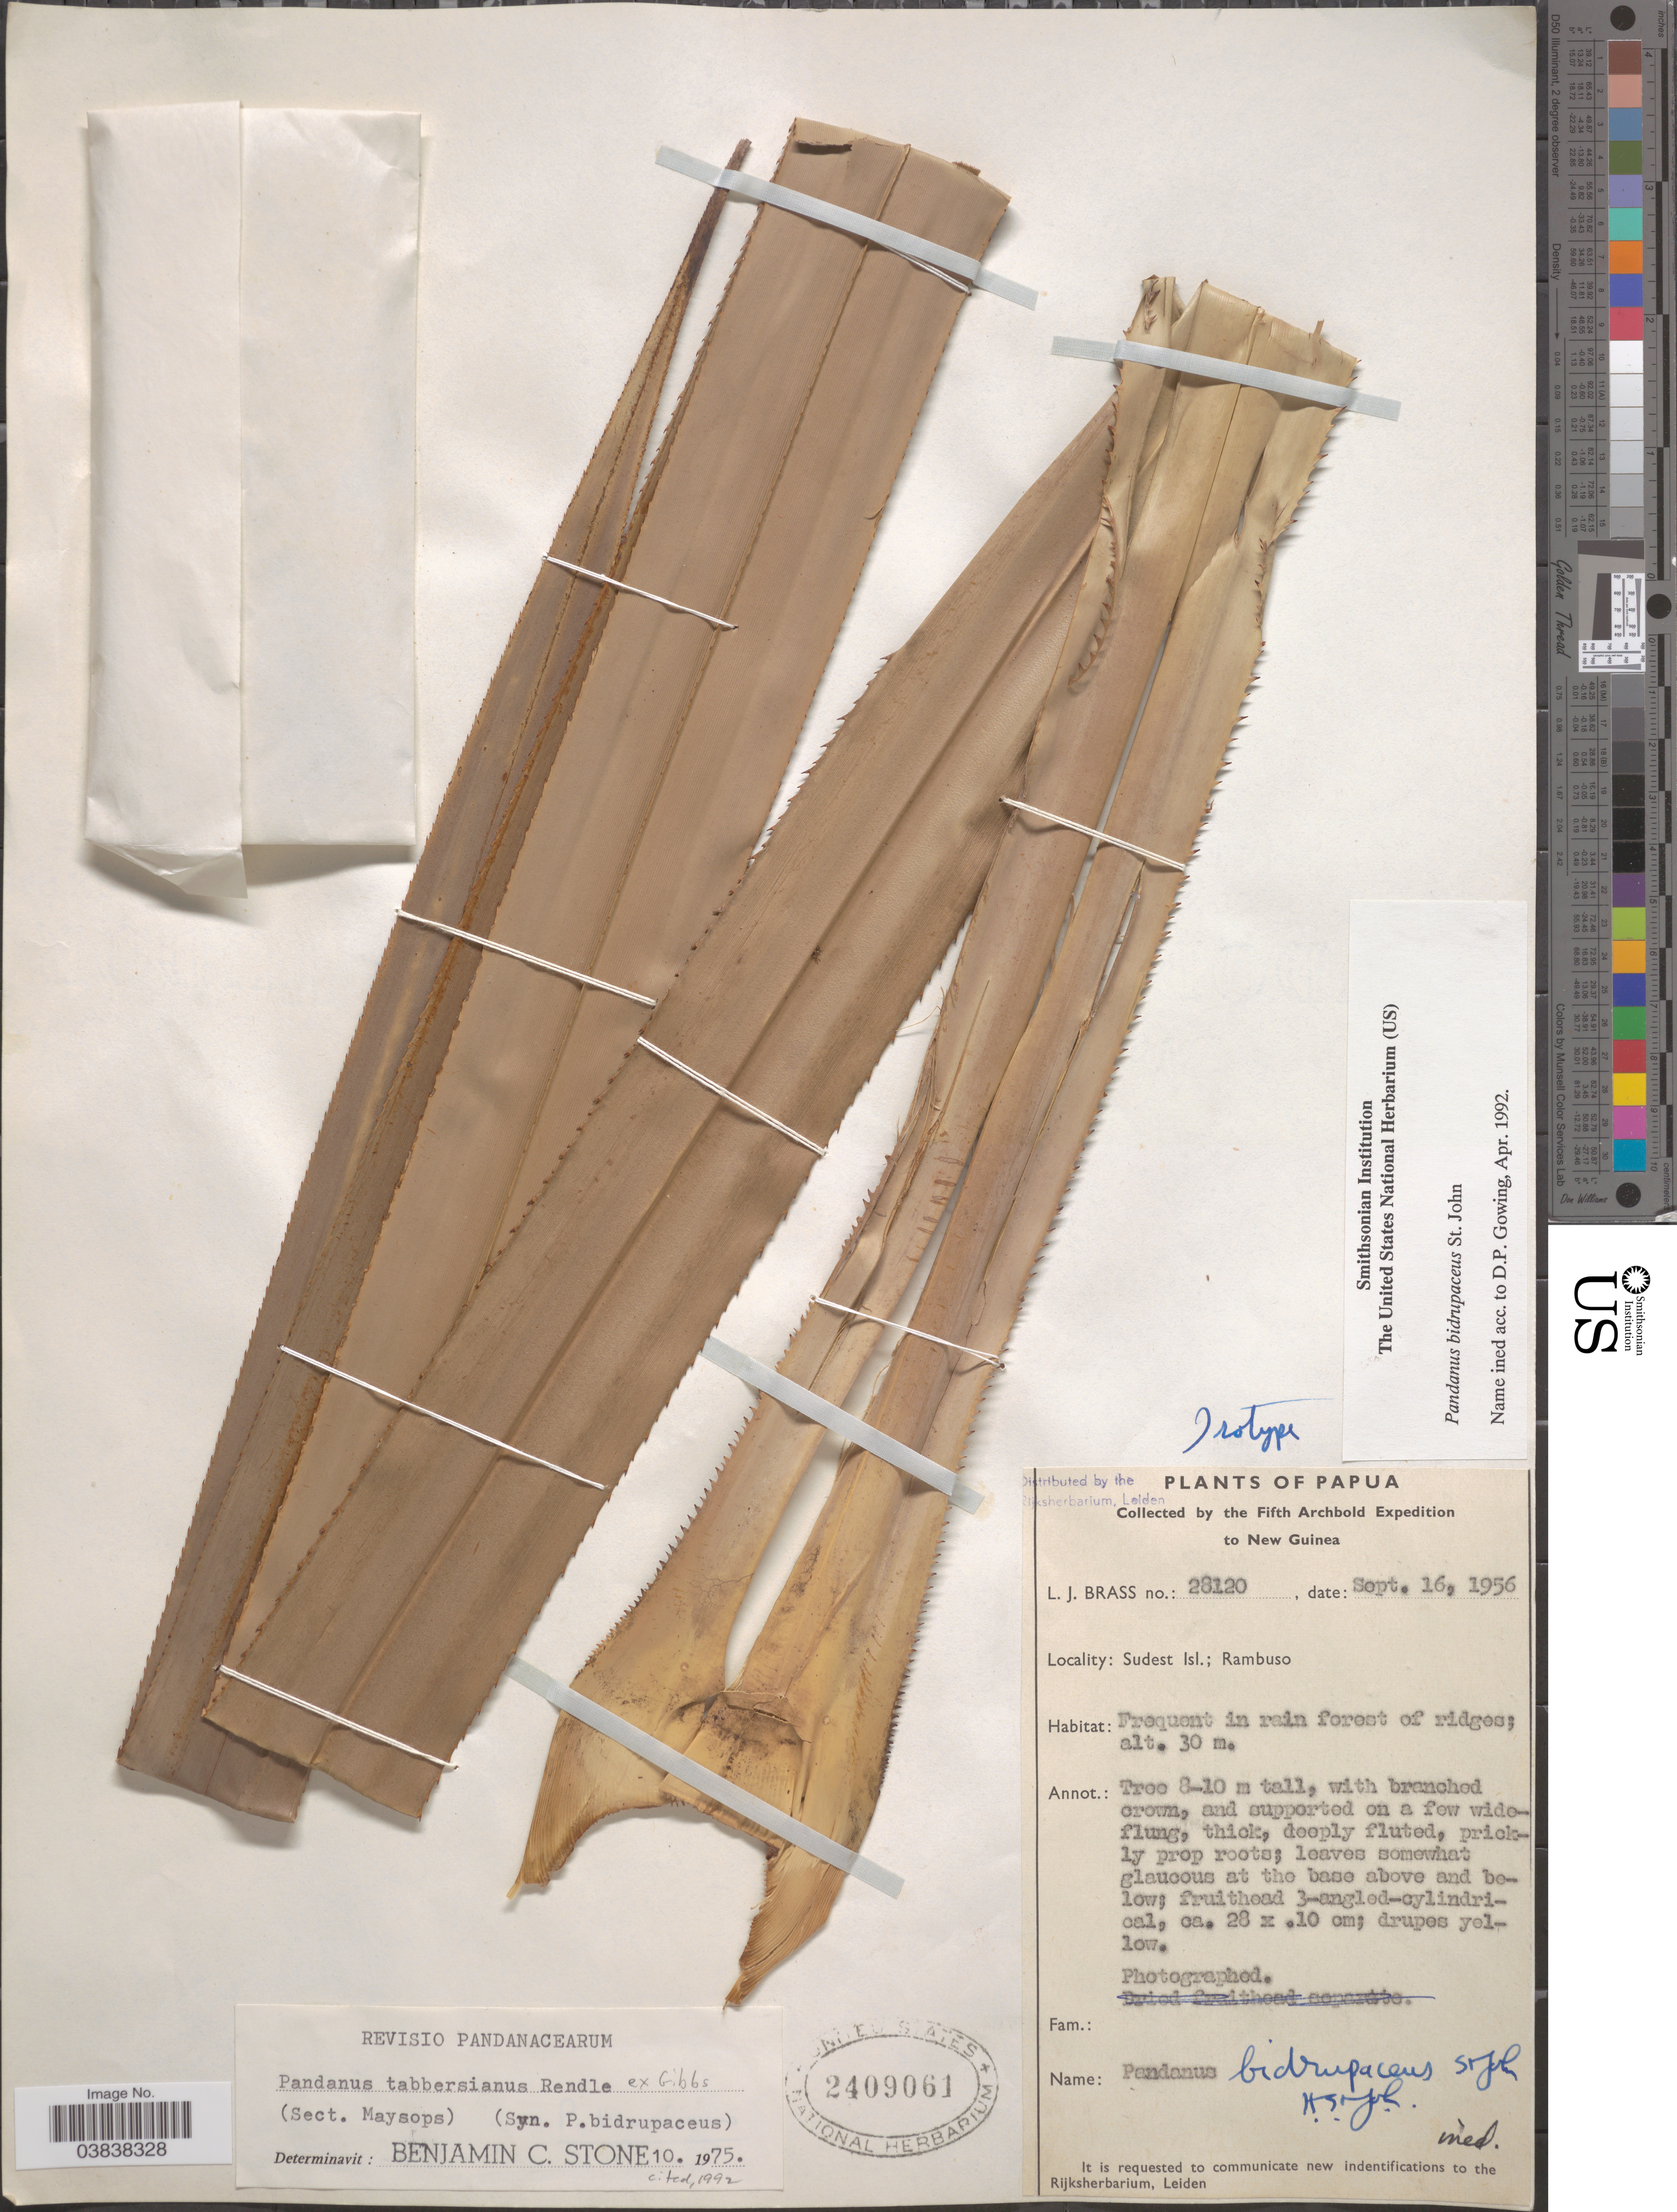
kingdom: Plantae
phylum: Tracheophyta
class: Liliopsida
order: Pandanales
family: Pandanaceae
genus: Pandanus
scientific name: Pandanus tabbersianus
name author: Rendle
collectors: L. J. Brass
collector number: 28120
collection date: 1956-09-16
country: Papua New Guinea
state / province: Milne Bay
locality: Papua. New Guinea. Sudest Isl.: Rambuso.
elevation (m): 30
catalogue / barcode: US 2409061